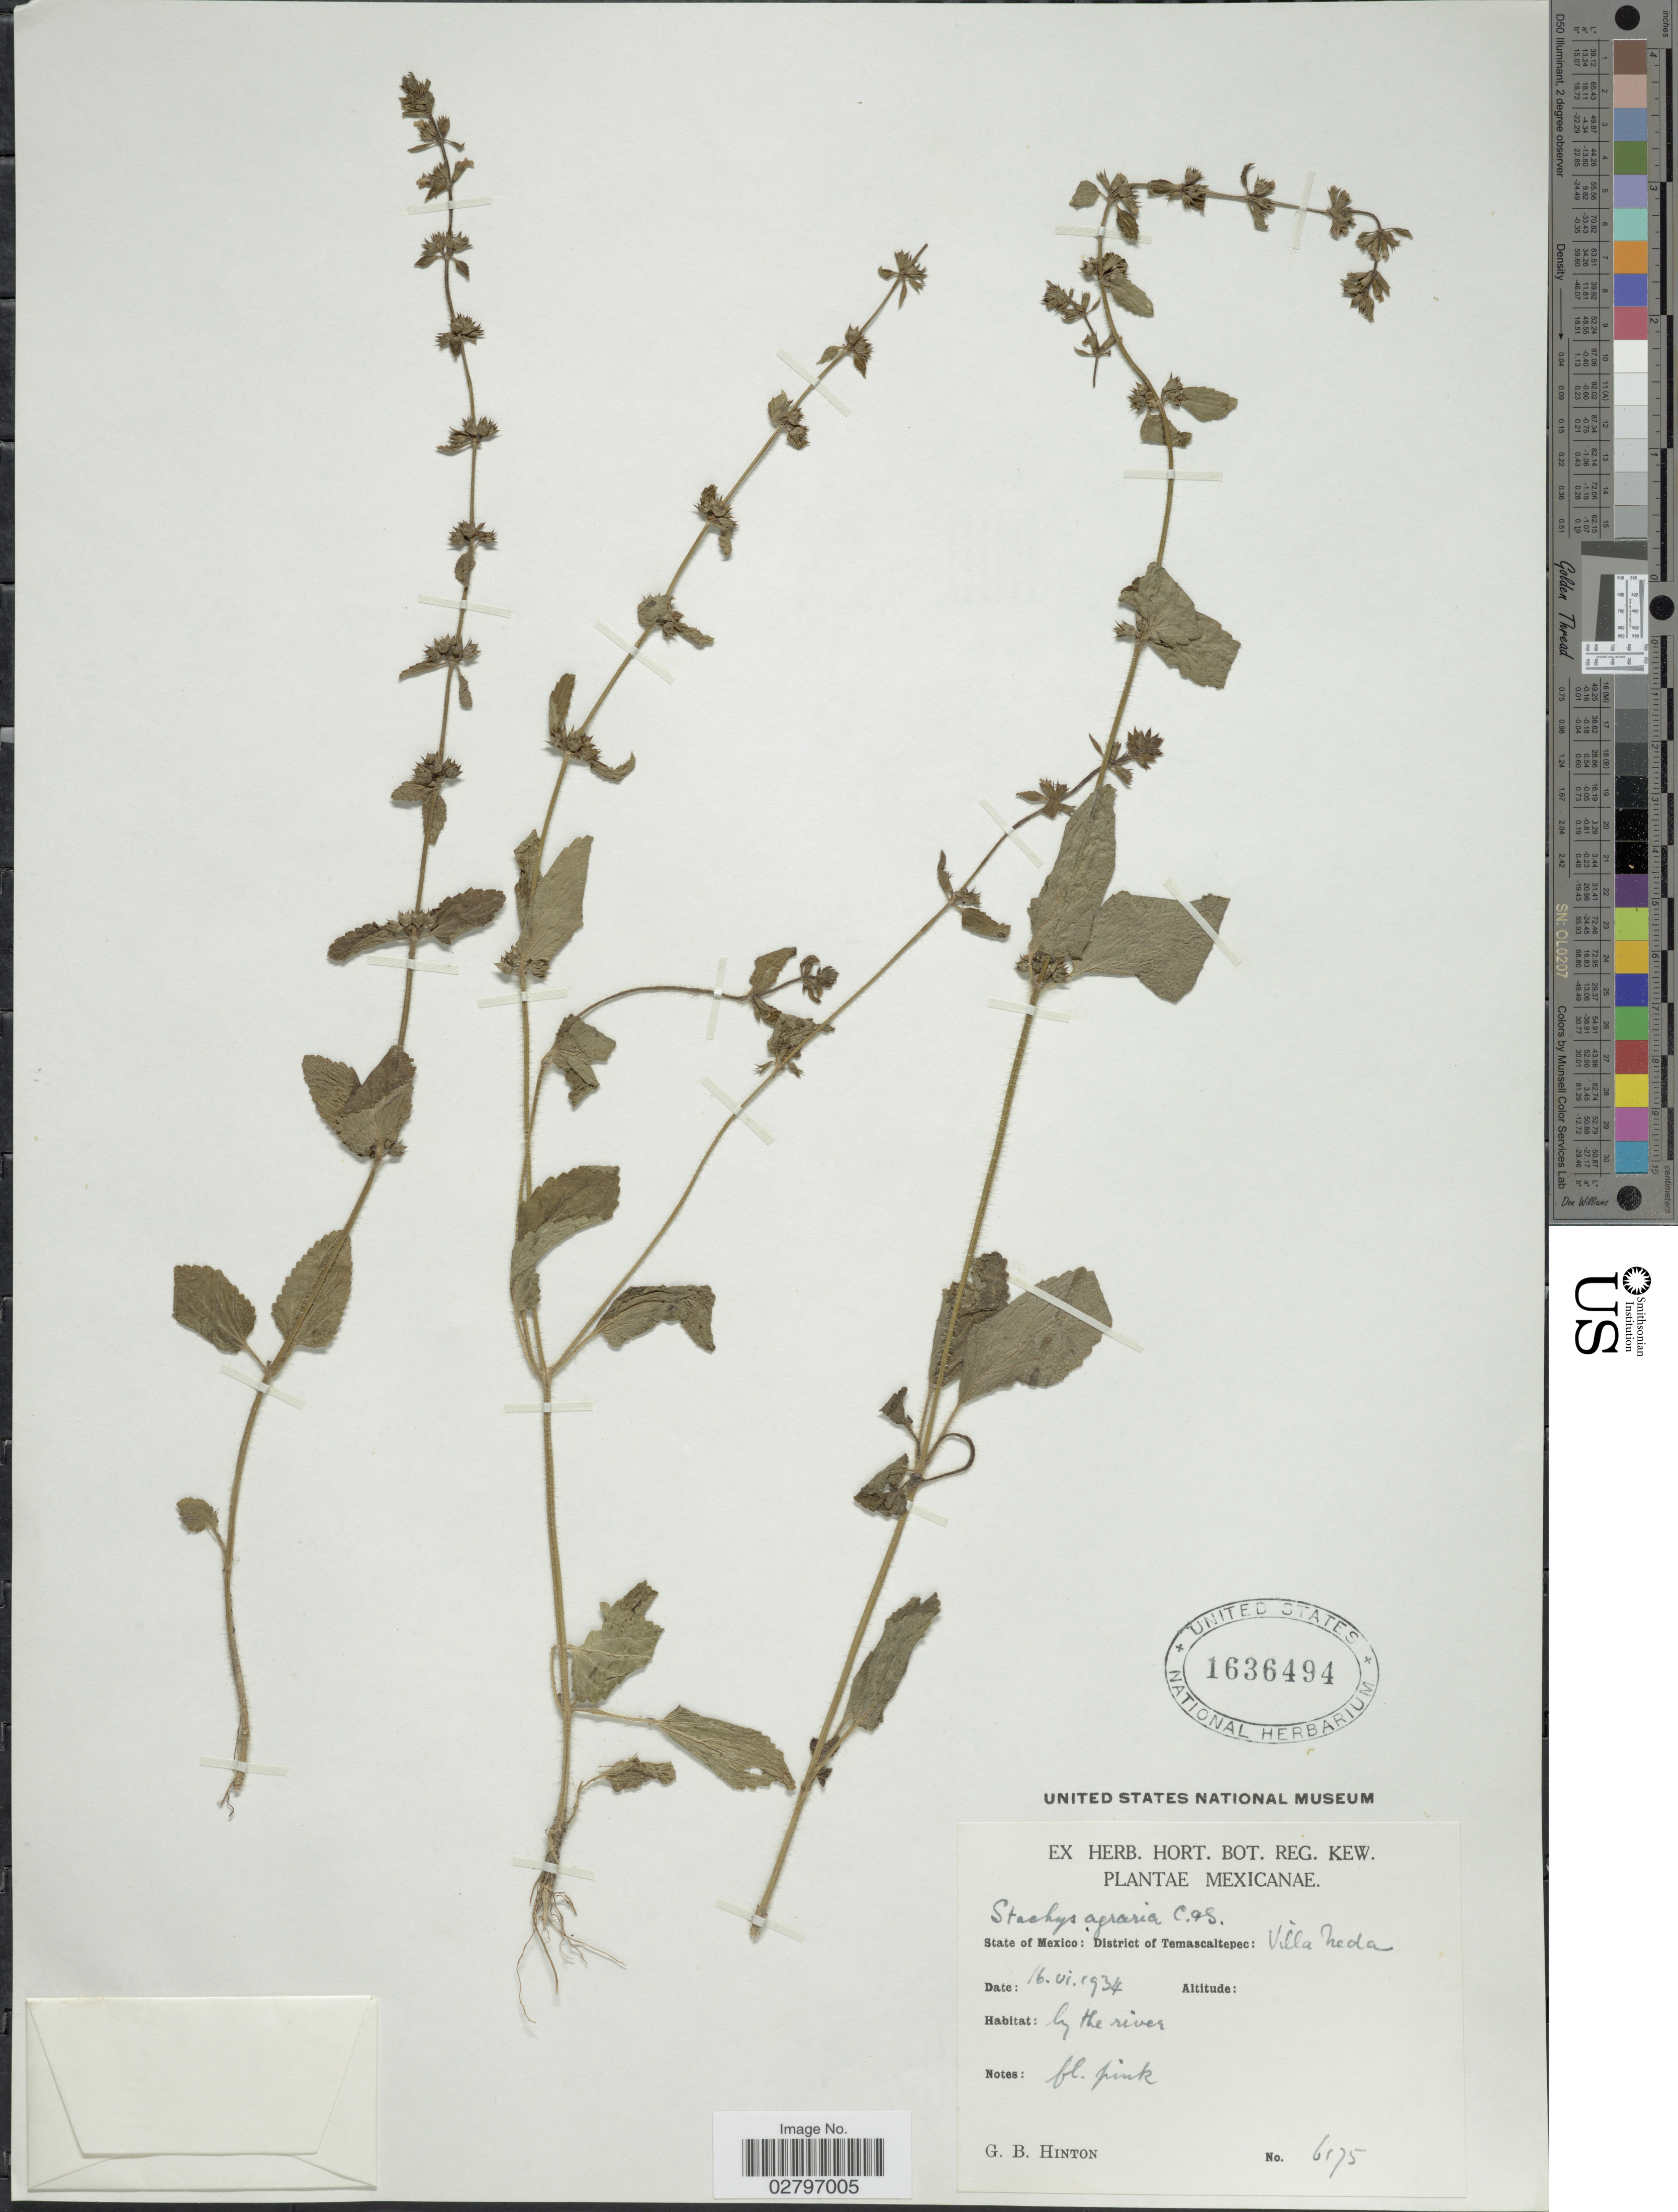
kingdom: Plantae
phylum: Tracheophyta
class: Magnoliopsida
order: Lamiales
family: Lamiaceae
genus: Stachys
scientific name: Stachys agraria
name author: Schltdl. & Cham.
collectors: G. B. Hinton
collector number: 6175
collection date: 1934-06-16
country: Mexico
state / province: México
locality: State of Mexico: District of Temascaltepec: Villa Neda, by the river.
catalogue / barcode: US 1636494